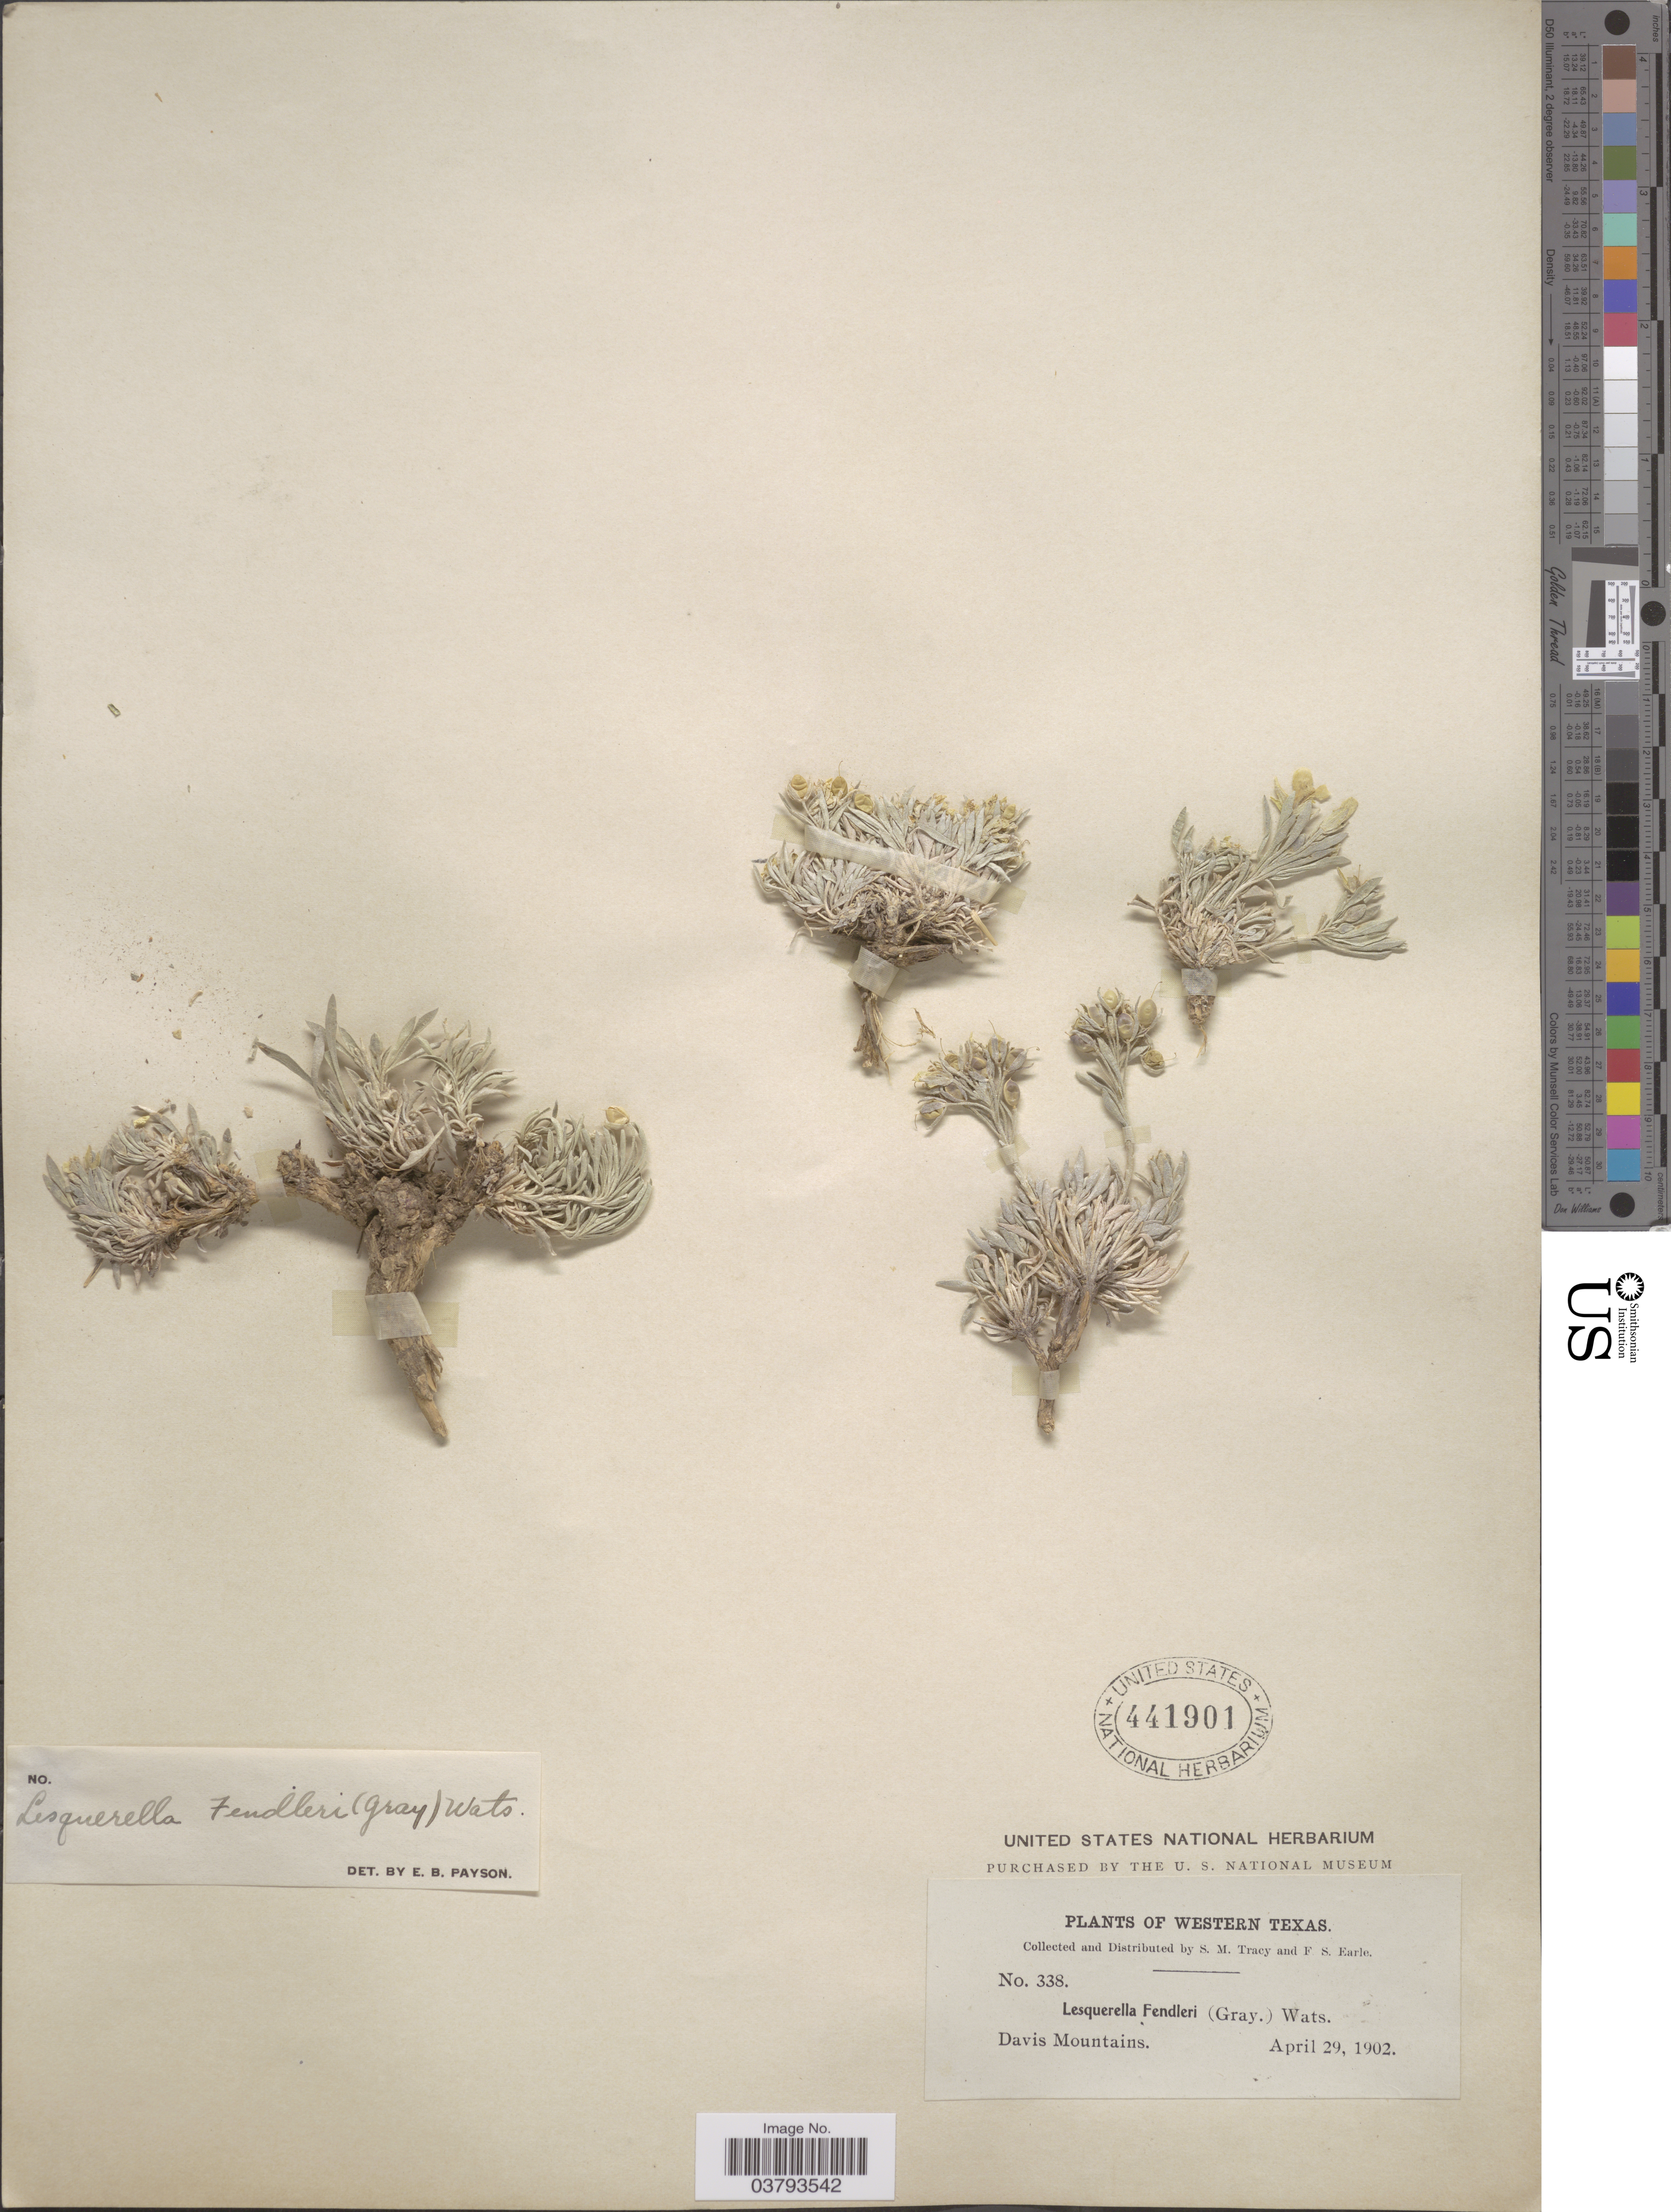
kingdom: Plantae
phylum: Tracheophyta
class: Magnoliopsida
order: Brassicales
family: Brassicaceae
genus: Lesquerella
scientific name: Lesquerella fendleri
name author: (A. Gray) S. Watson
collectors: S. M. Tracy & F. S. Earle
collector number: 338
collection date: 1902-04-29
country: United States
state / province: Texas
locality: Western Texas. Davis Mountains.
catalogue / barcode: US 441901